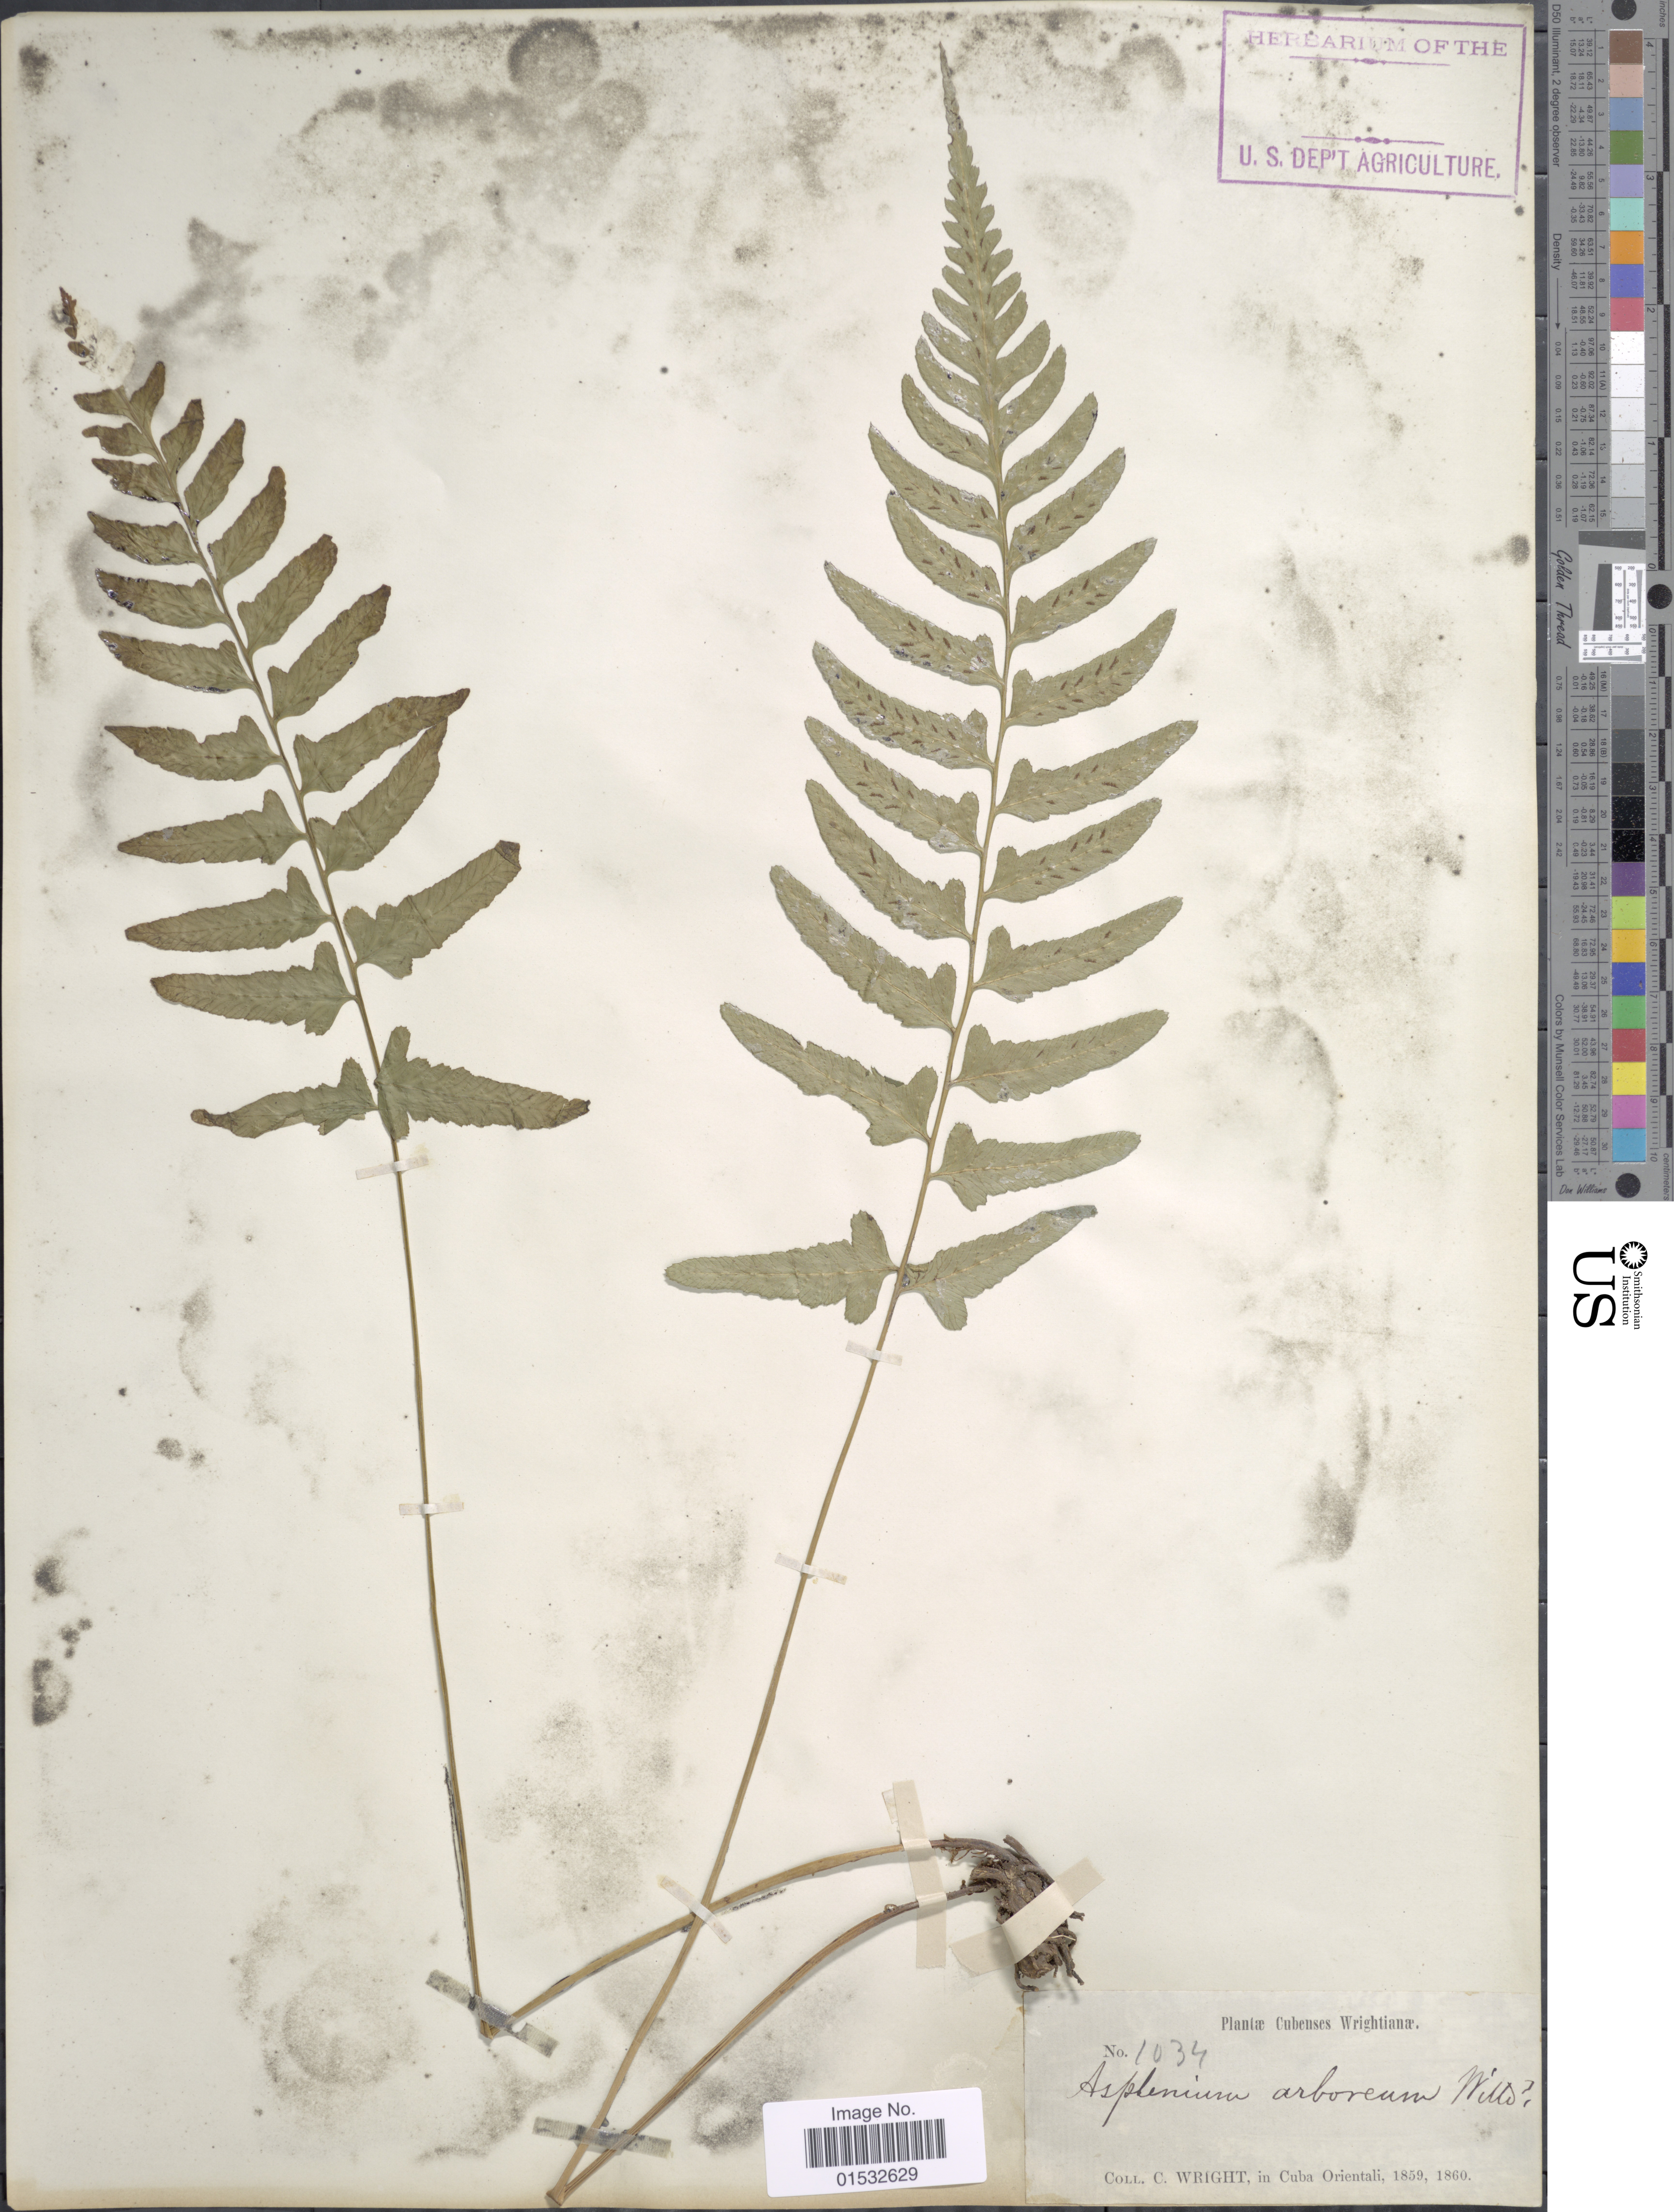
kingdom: Plantae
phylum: Tracheophyta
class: Polypodiopsida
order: Polypodiales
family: Athyriaceae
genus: Diplazium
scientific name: Diplazium unilobum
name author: (Poir.) Hieron.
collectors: C. Wright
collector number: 1034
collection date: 1859/1860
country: Cuba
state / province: Oriente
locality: Cuba Orientali